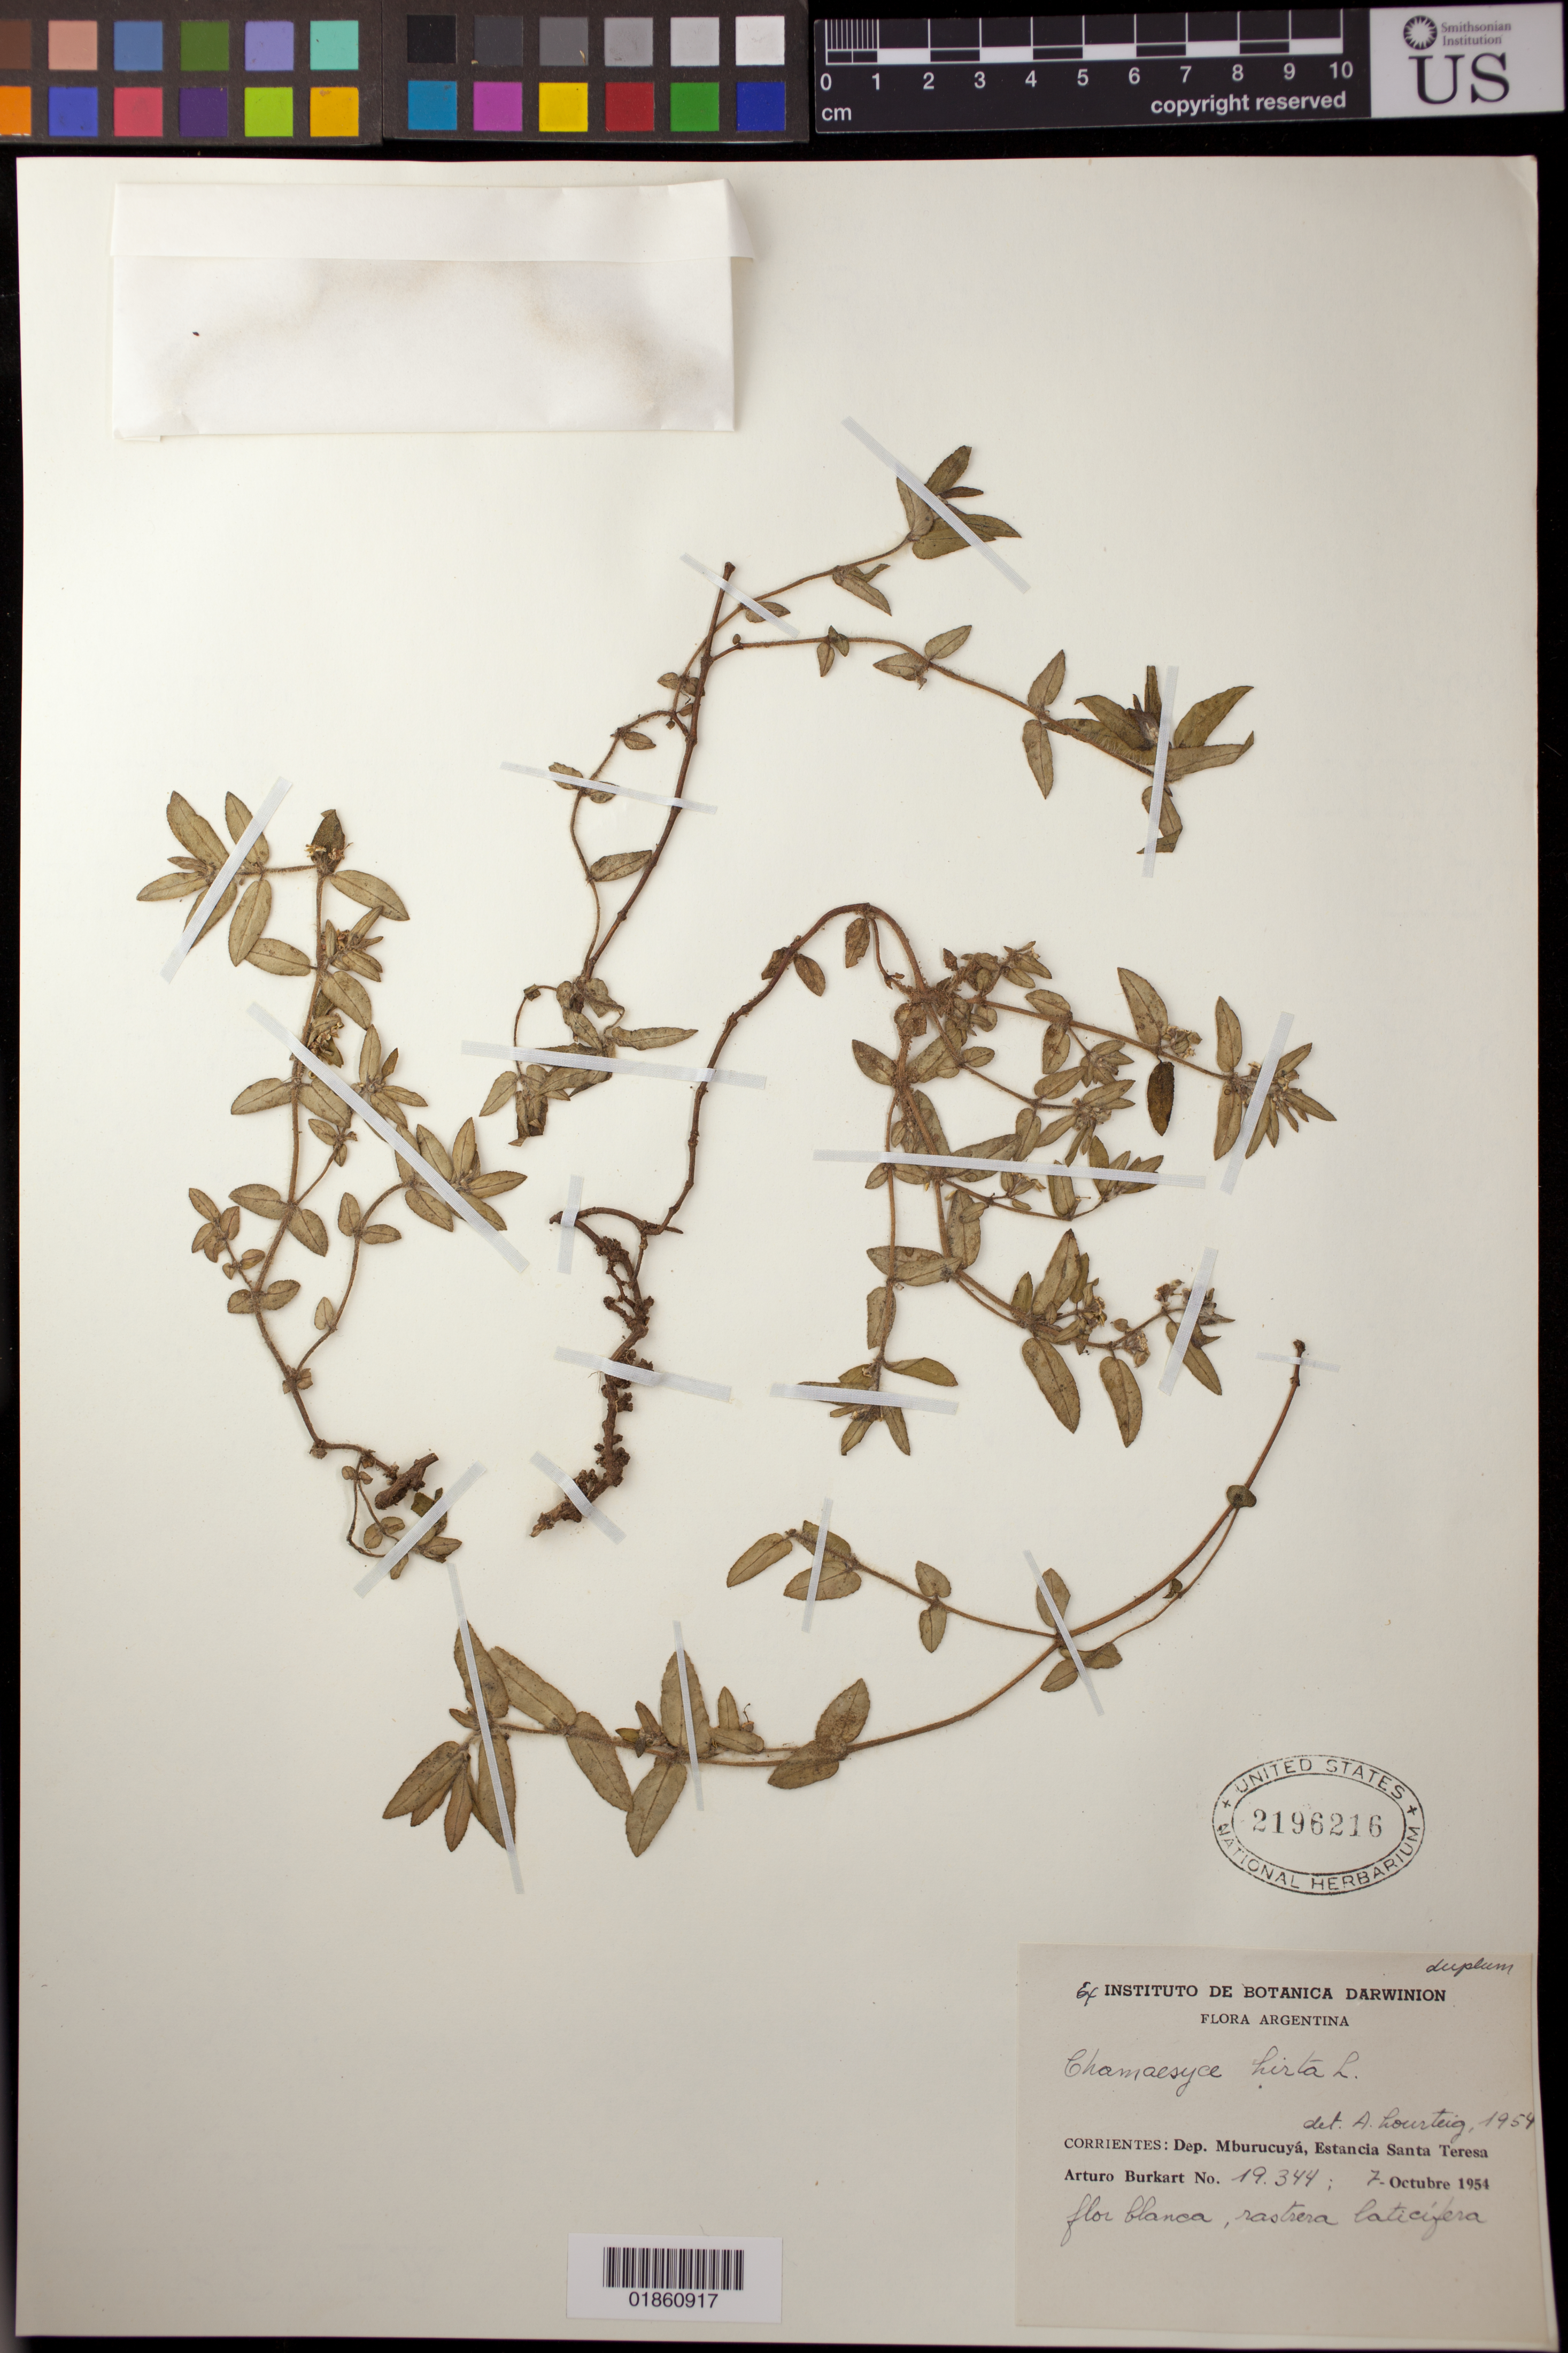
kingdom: Plantae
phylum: Tracheophyta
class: Magnoliopsida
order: Malpighiales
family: Euphorbiaceae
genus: Euphorbia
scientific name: Euphorbia hirta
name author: L.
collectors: A. E. Burkart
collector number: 19344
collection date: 1954-10-07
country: Argentina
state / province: Corrientes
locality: Dep. Mburucuyá, Estancia Santa Teresa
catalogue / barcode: US 2196216